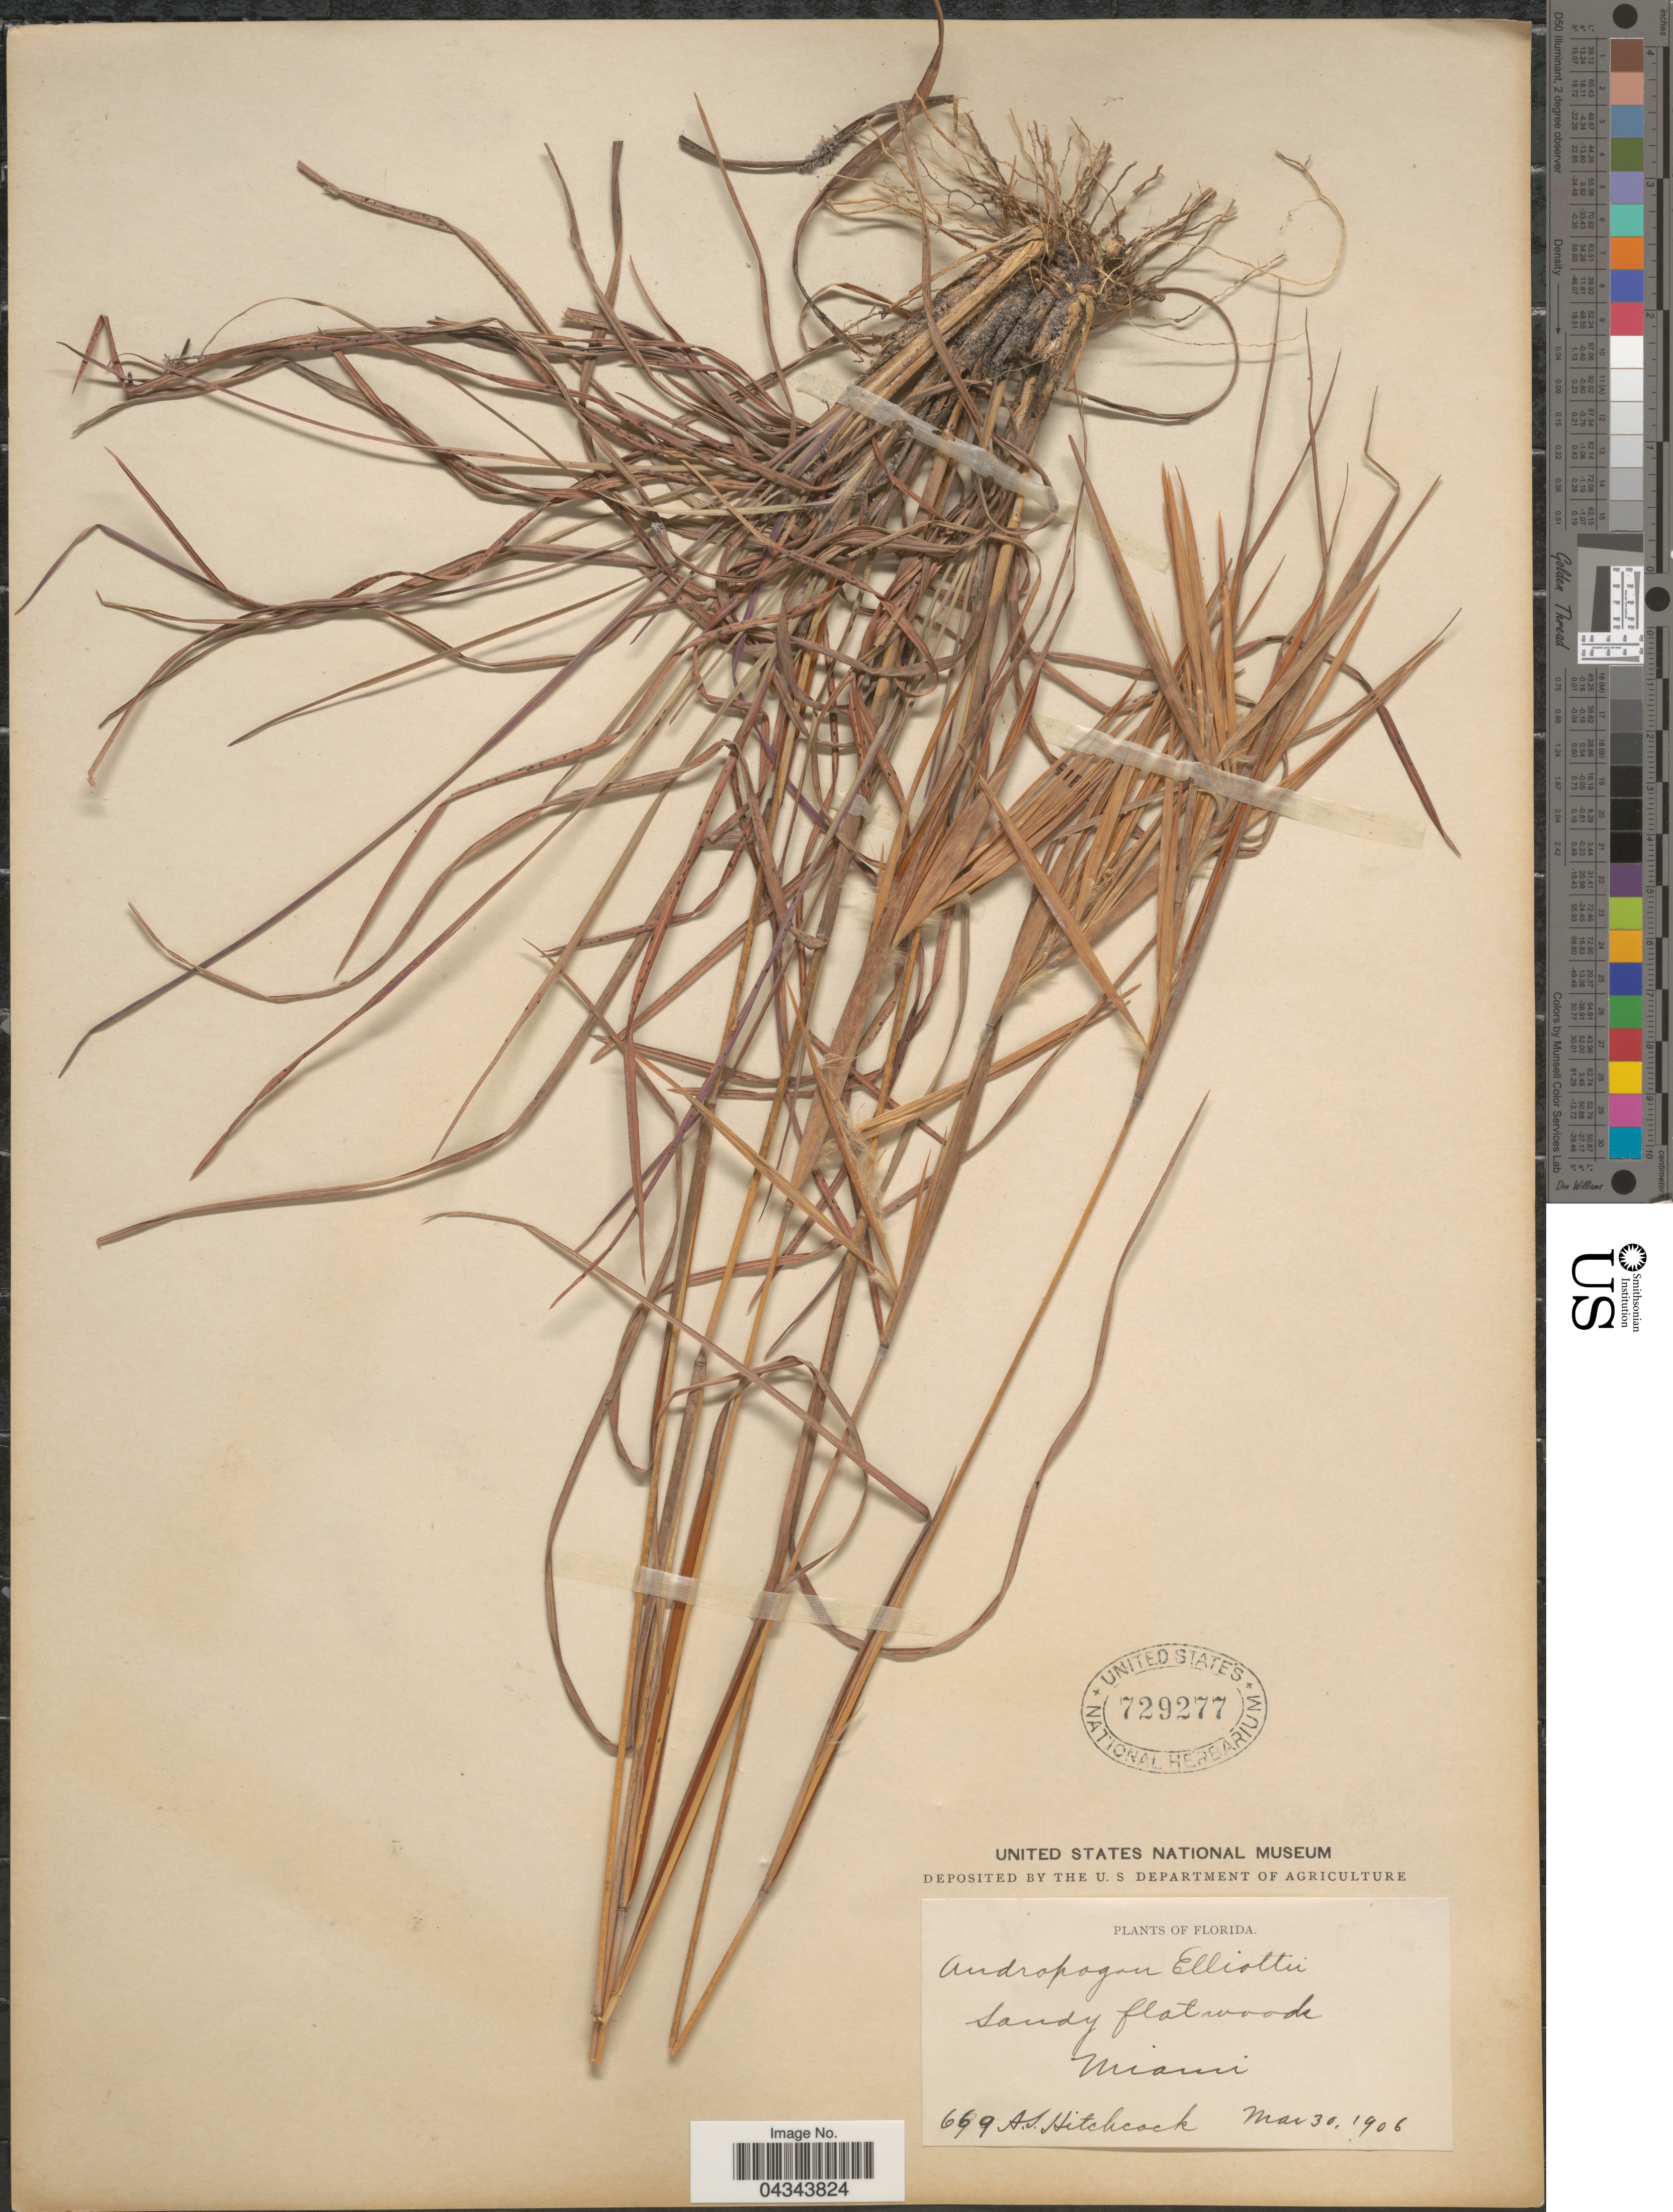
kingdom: Plantae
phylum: Tracheophyta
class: Liliopsida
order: Poales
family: Poaceae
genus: Andropogon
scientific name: Andropogon ternarius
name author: Michx.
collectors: A. S. Hitchcock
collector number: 669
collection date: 1906-03-30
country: United States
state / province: Florida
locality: Miami.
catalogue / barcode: US 729277